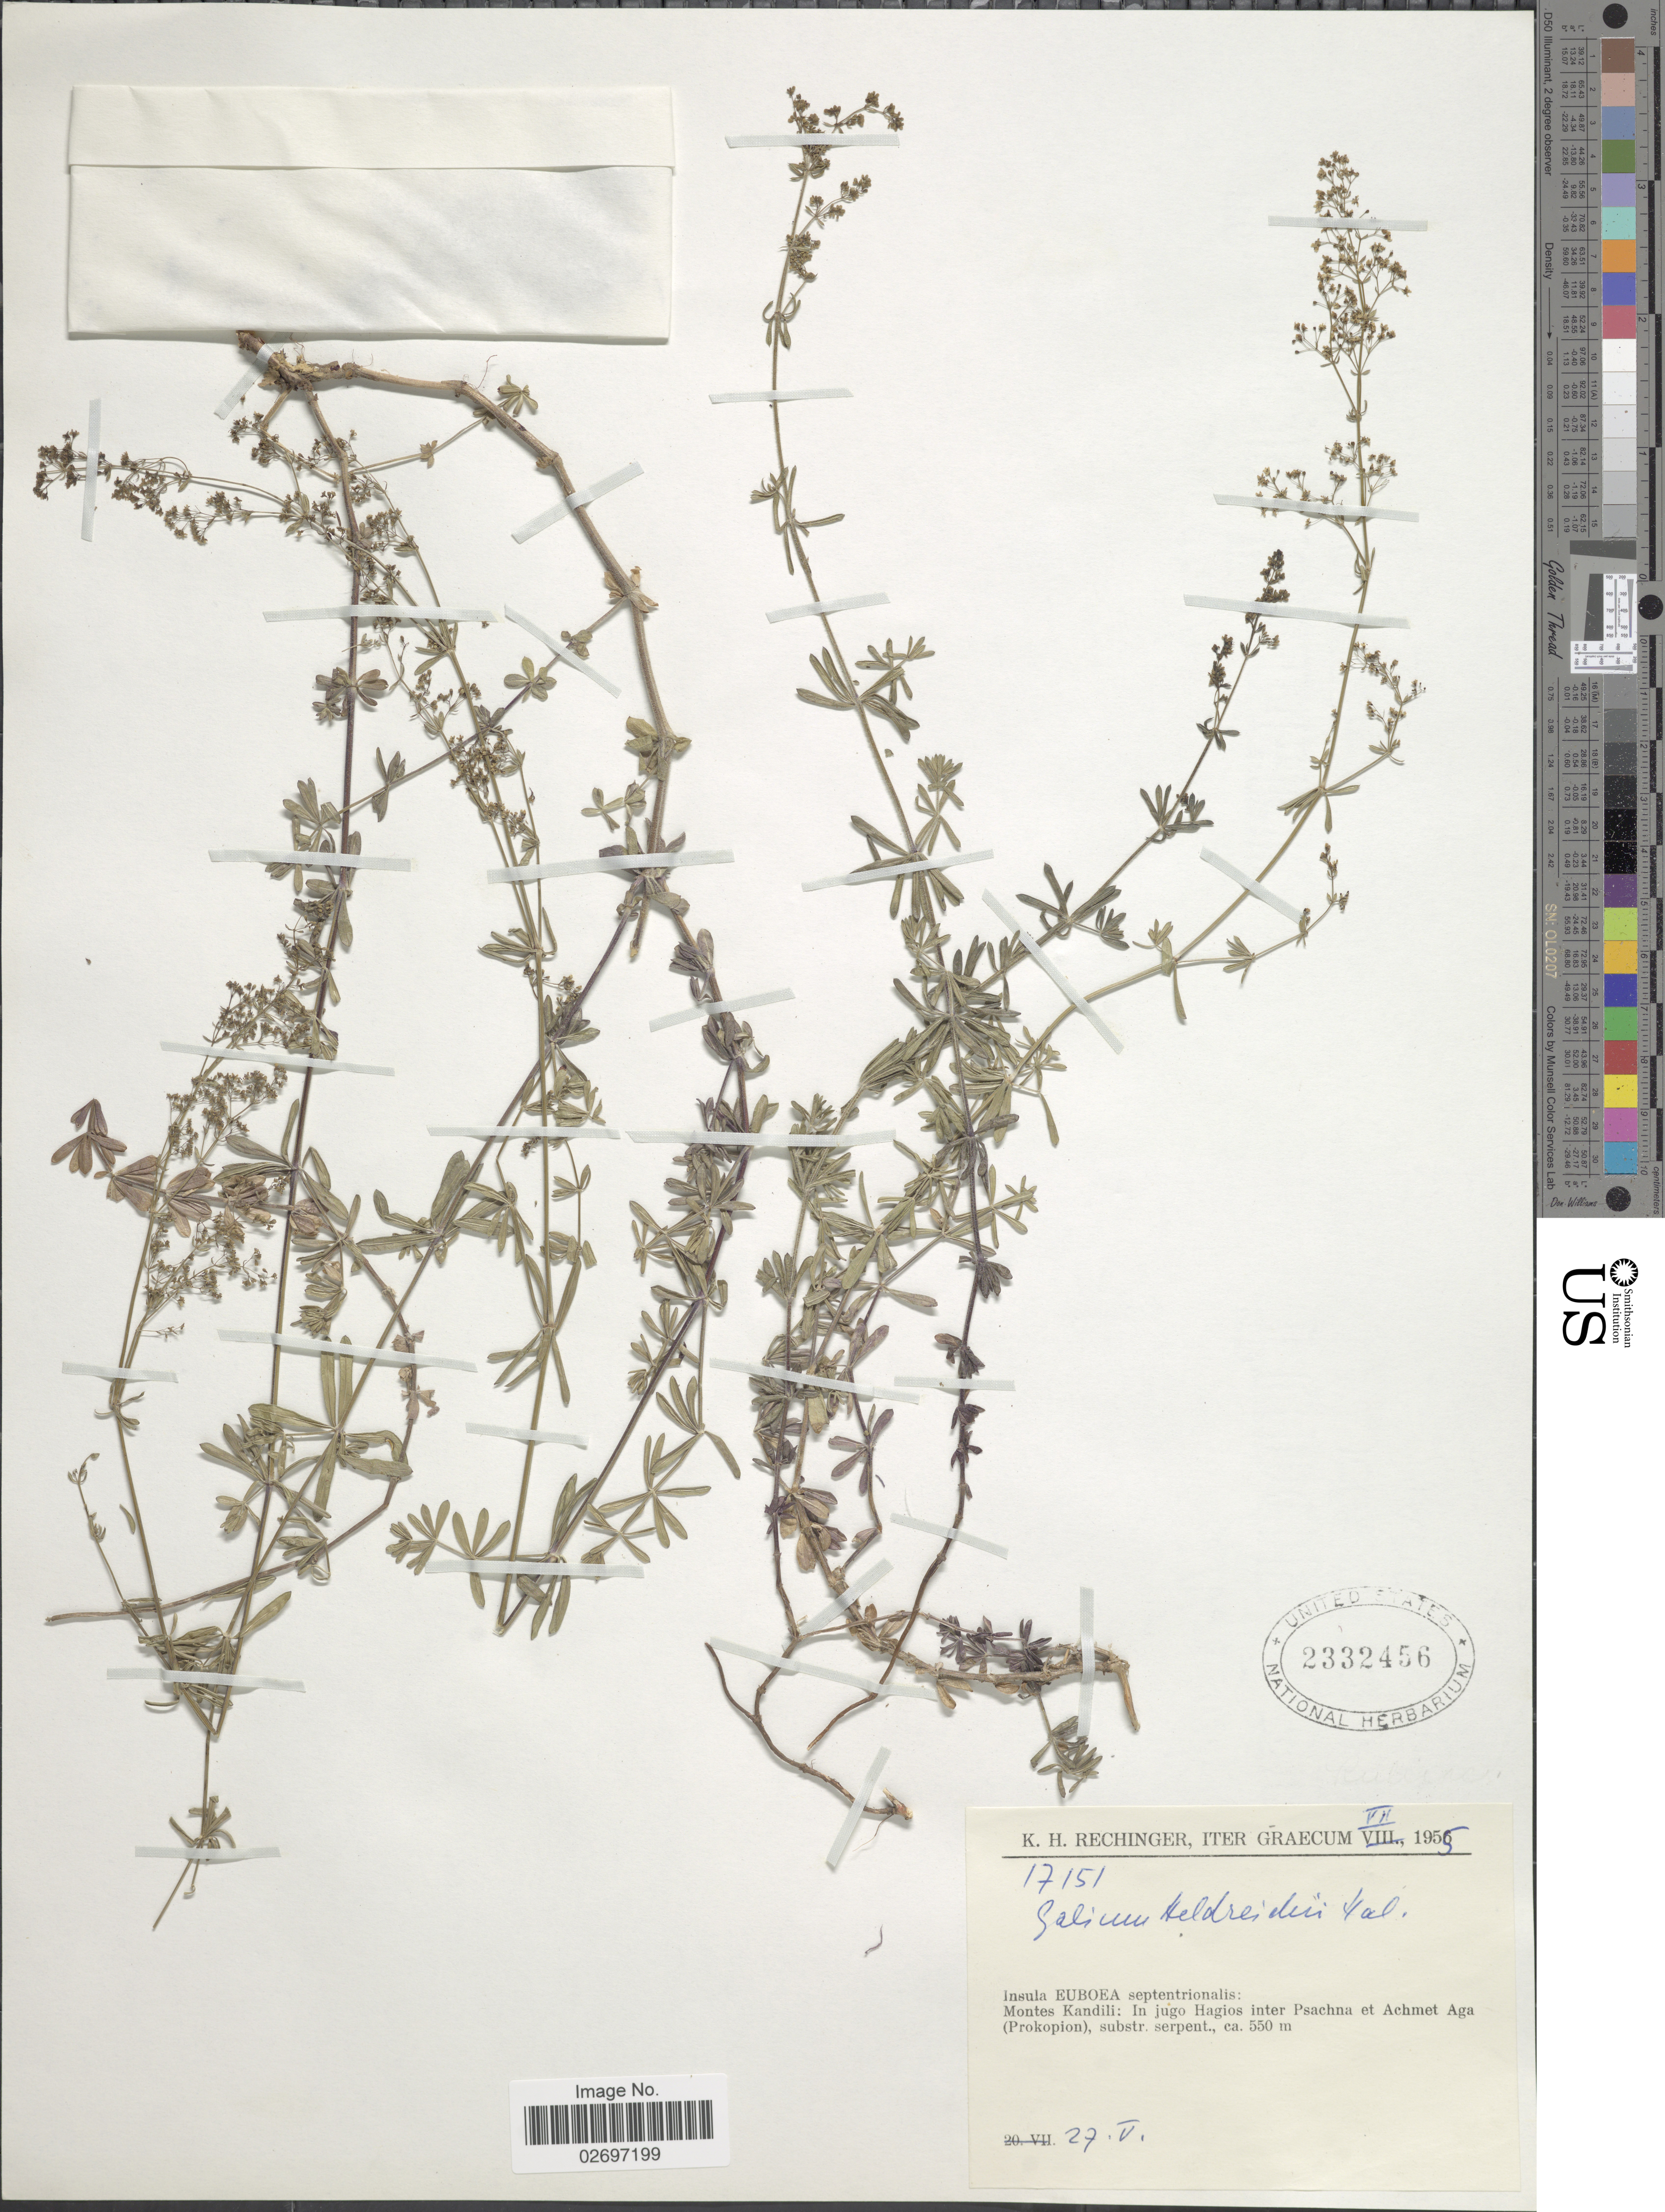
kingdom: Plantae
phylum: Tracheophyta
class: Magnoliopsida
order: Gentianales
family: Rubiaceae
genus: Galium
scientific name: Galium heldreichii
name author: Halácsy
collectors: K. H. Rechinger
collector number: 17151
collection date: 1955-05-27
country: Greece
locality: Insula Euboea septentrionalis: Montes Kandili: In jugo Hagios inter Psachna et Achmet Aga (Prokopion), substr. serpent.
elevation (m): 550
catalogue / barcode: US 2332456